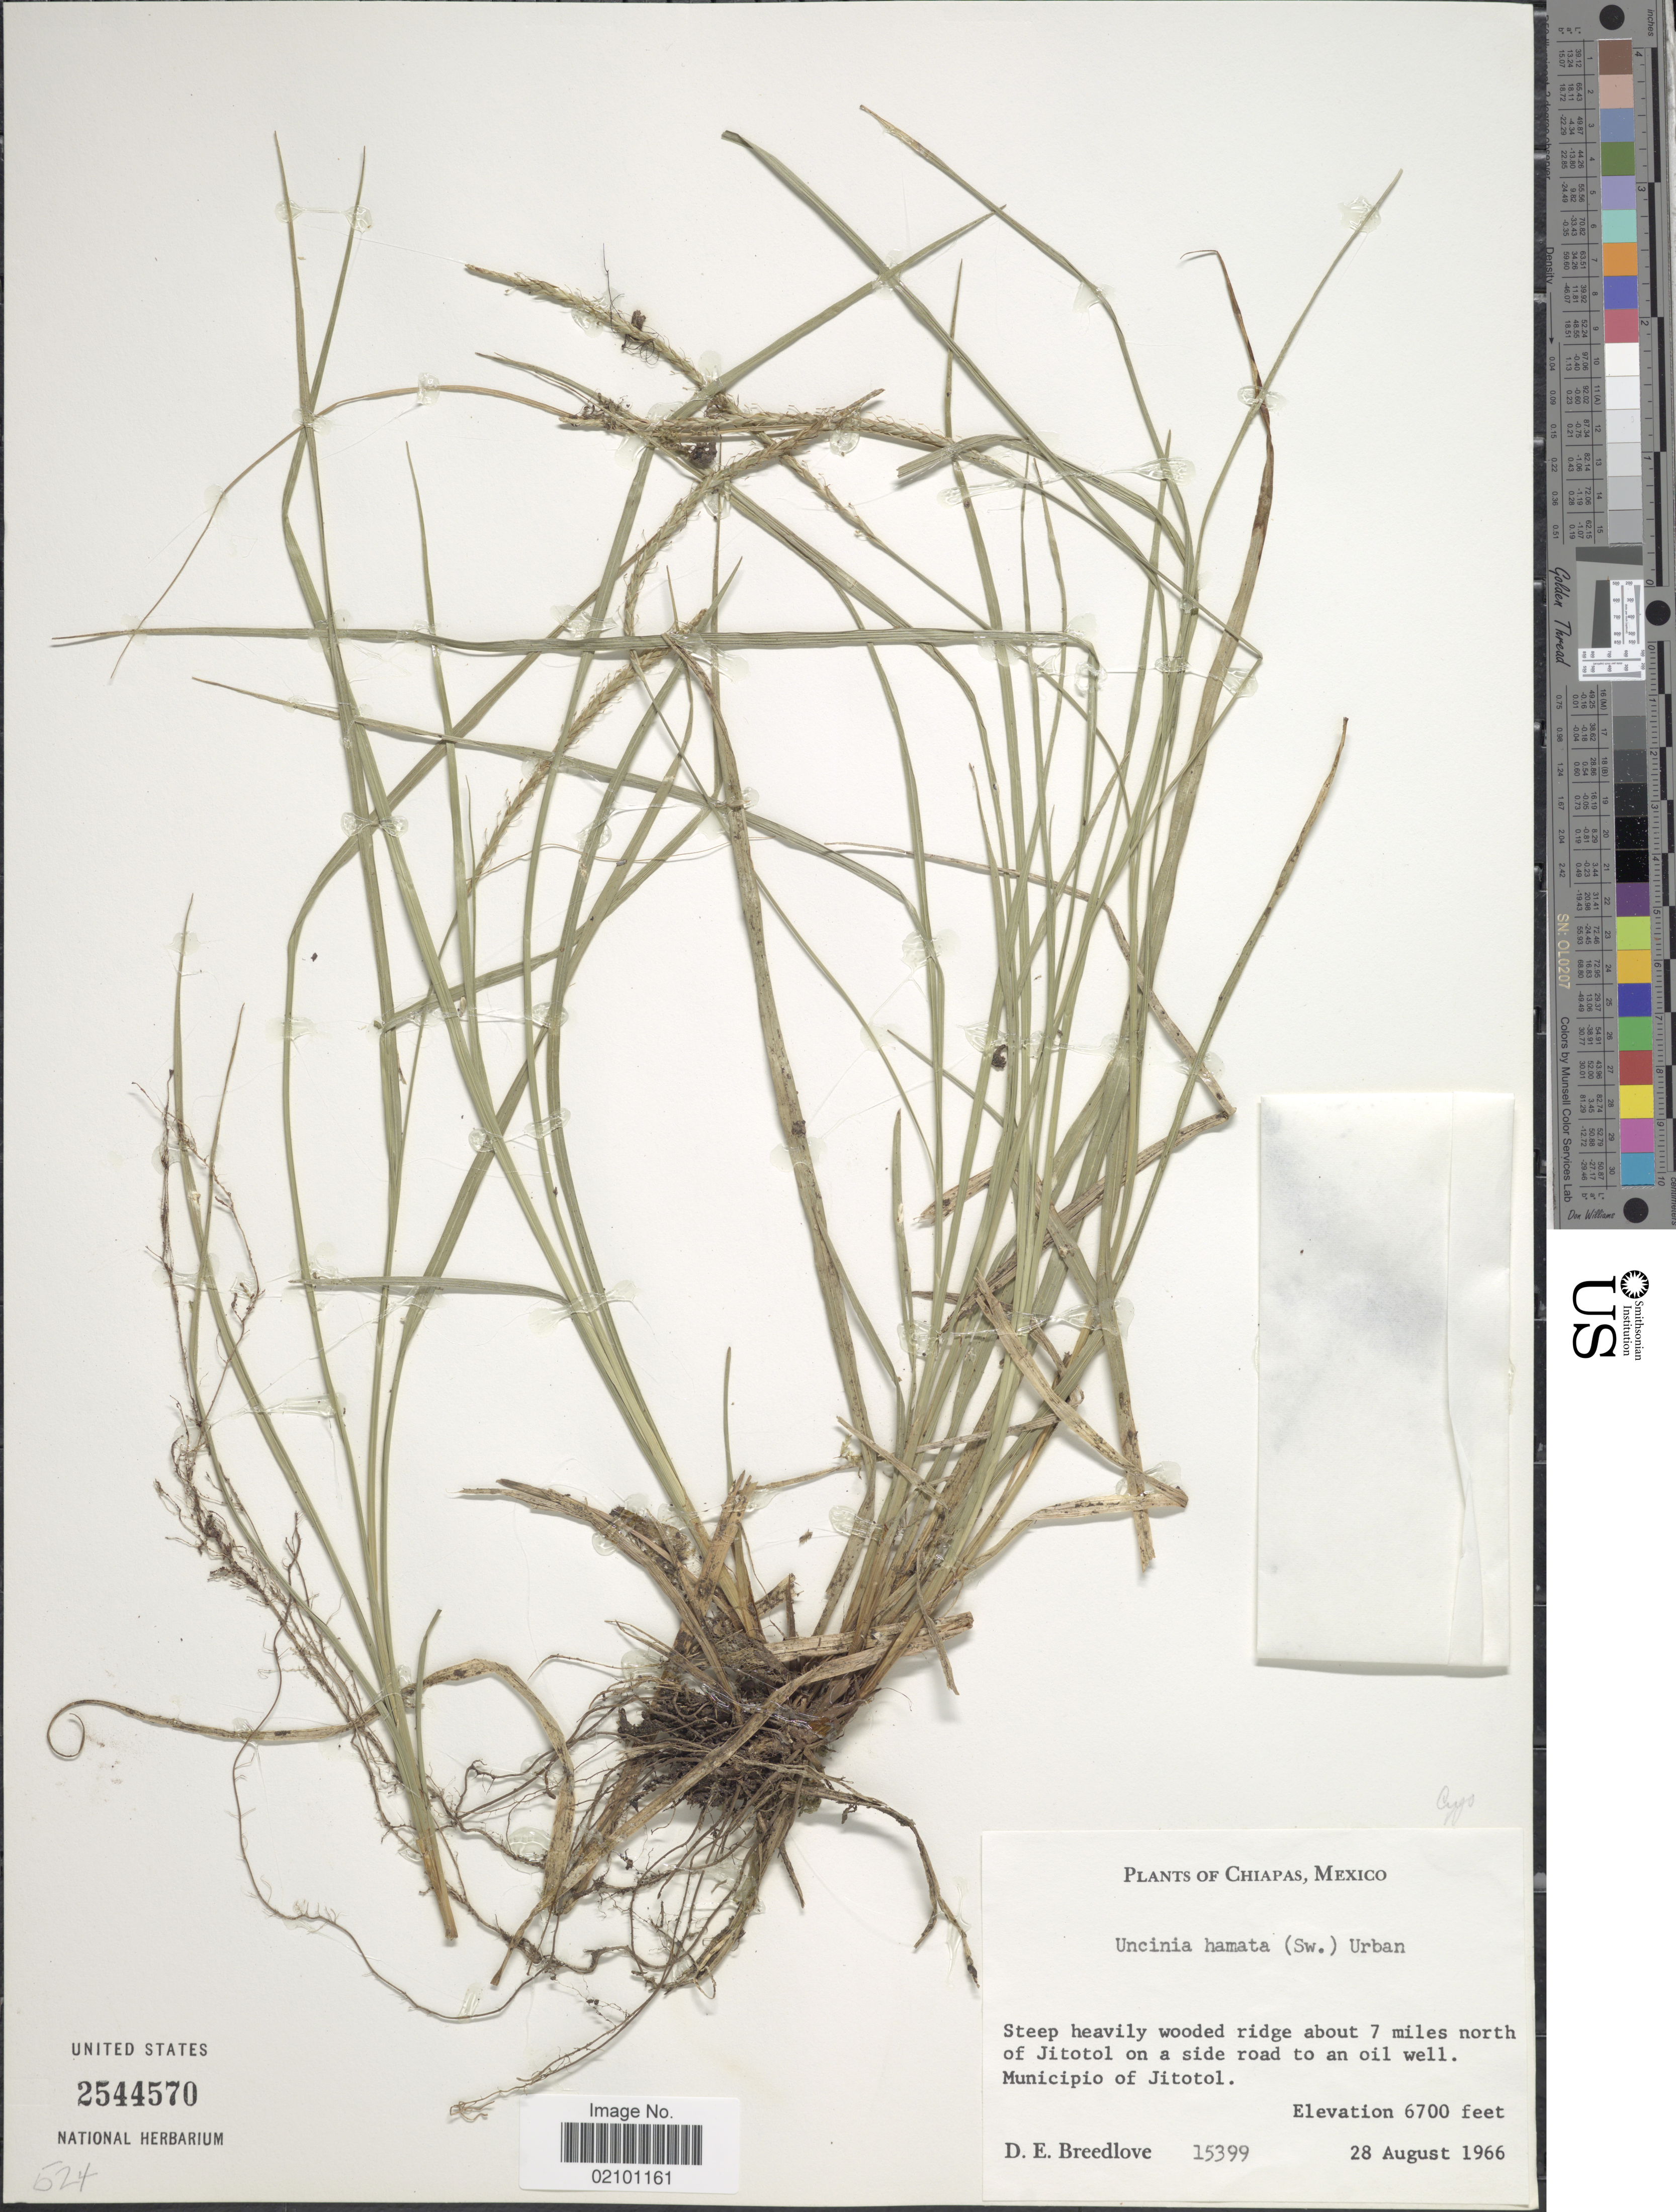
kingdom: Plantae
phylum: Tracheophyta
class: Liliopsida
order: Poales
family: Cyperaceae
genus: Carex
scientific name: Carex hamata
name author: Sw.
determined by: Strong, M. T., (US), Smithsonian Institution - National Museum of Natural History (UNITED STATES)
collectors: D. E. Breedlove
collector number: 15399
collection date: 1966-08-28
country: Mexico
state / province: Chiapas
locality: About 7 miles north of Jitotol on a side road to an oil well, Municipio of Jitotol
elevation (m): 2042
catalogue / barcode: US 2544570